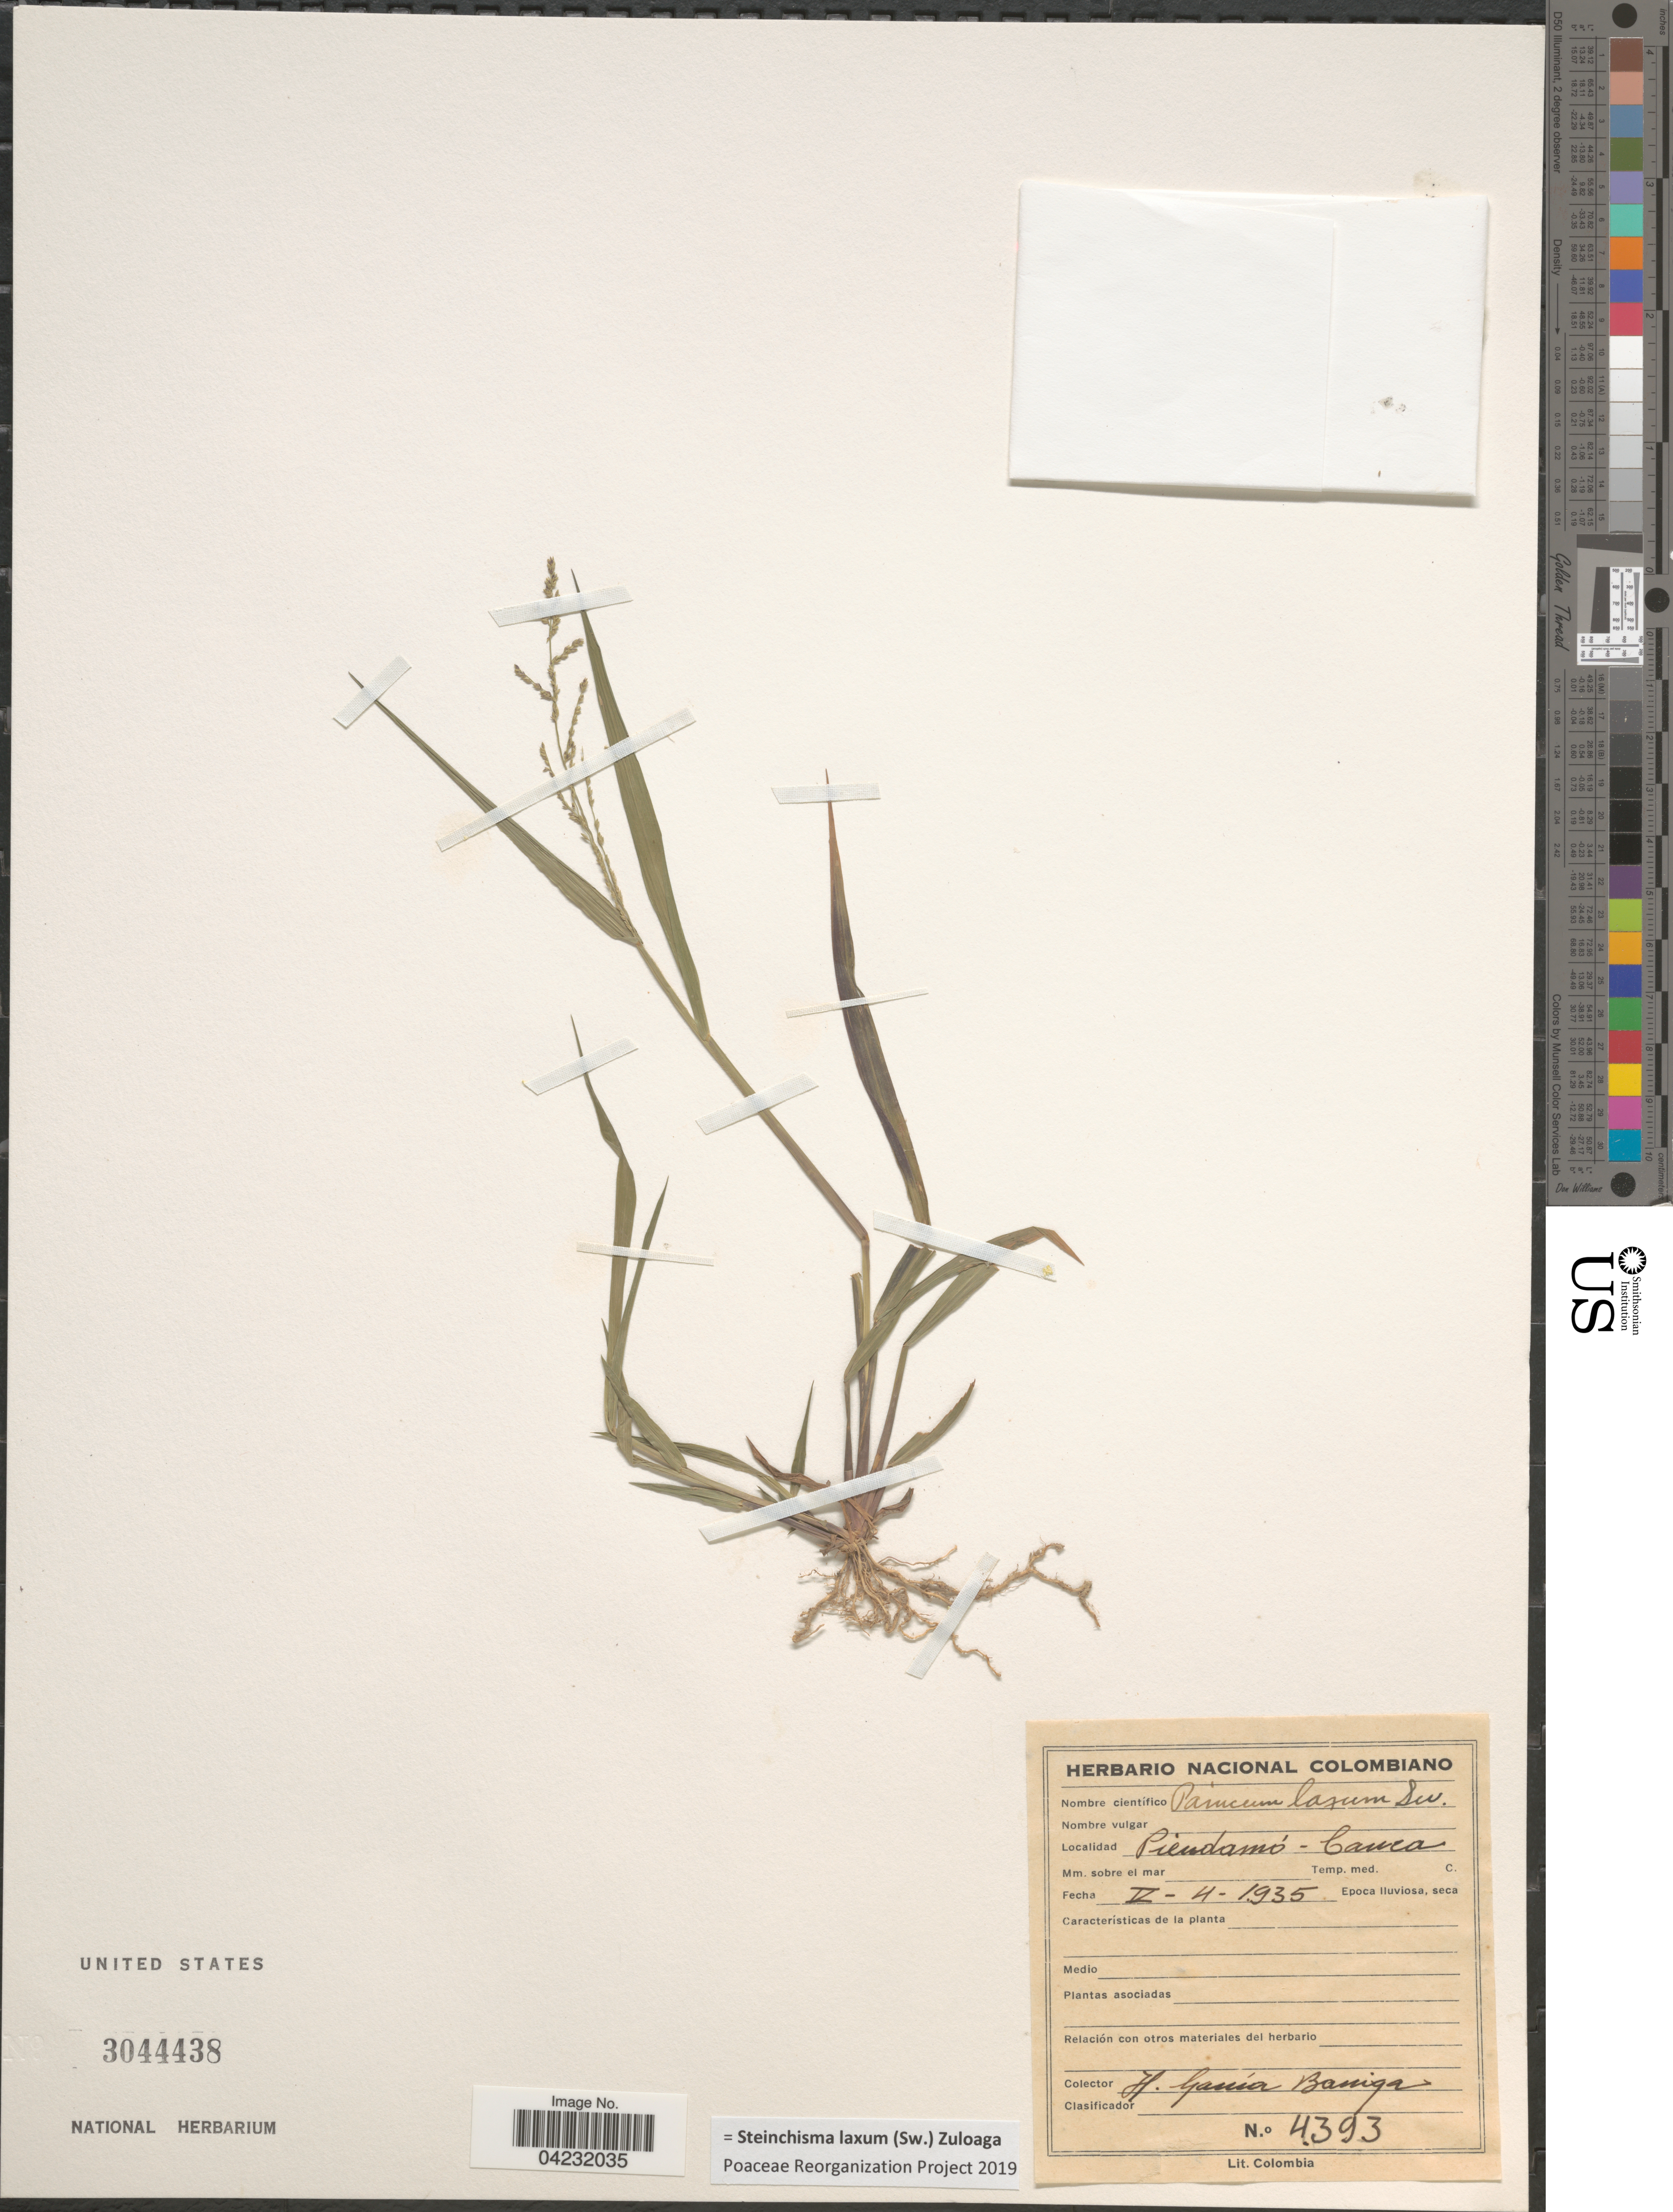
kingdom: Plantae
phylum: Tracheophyta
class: Liliopsida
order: Poales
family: Poaceae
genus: Steinchisma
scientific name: Steinchisma laxum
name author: (Sw.) Zuloaga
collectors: H. Gama B.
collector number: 4393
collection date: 1935-05-04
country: Colombia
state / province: Cauca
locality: Piendamó.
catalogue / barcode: US 3044438